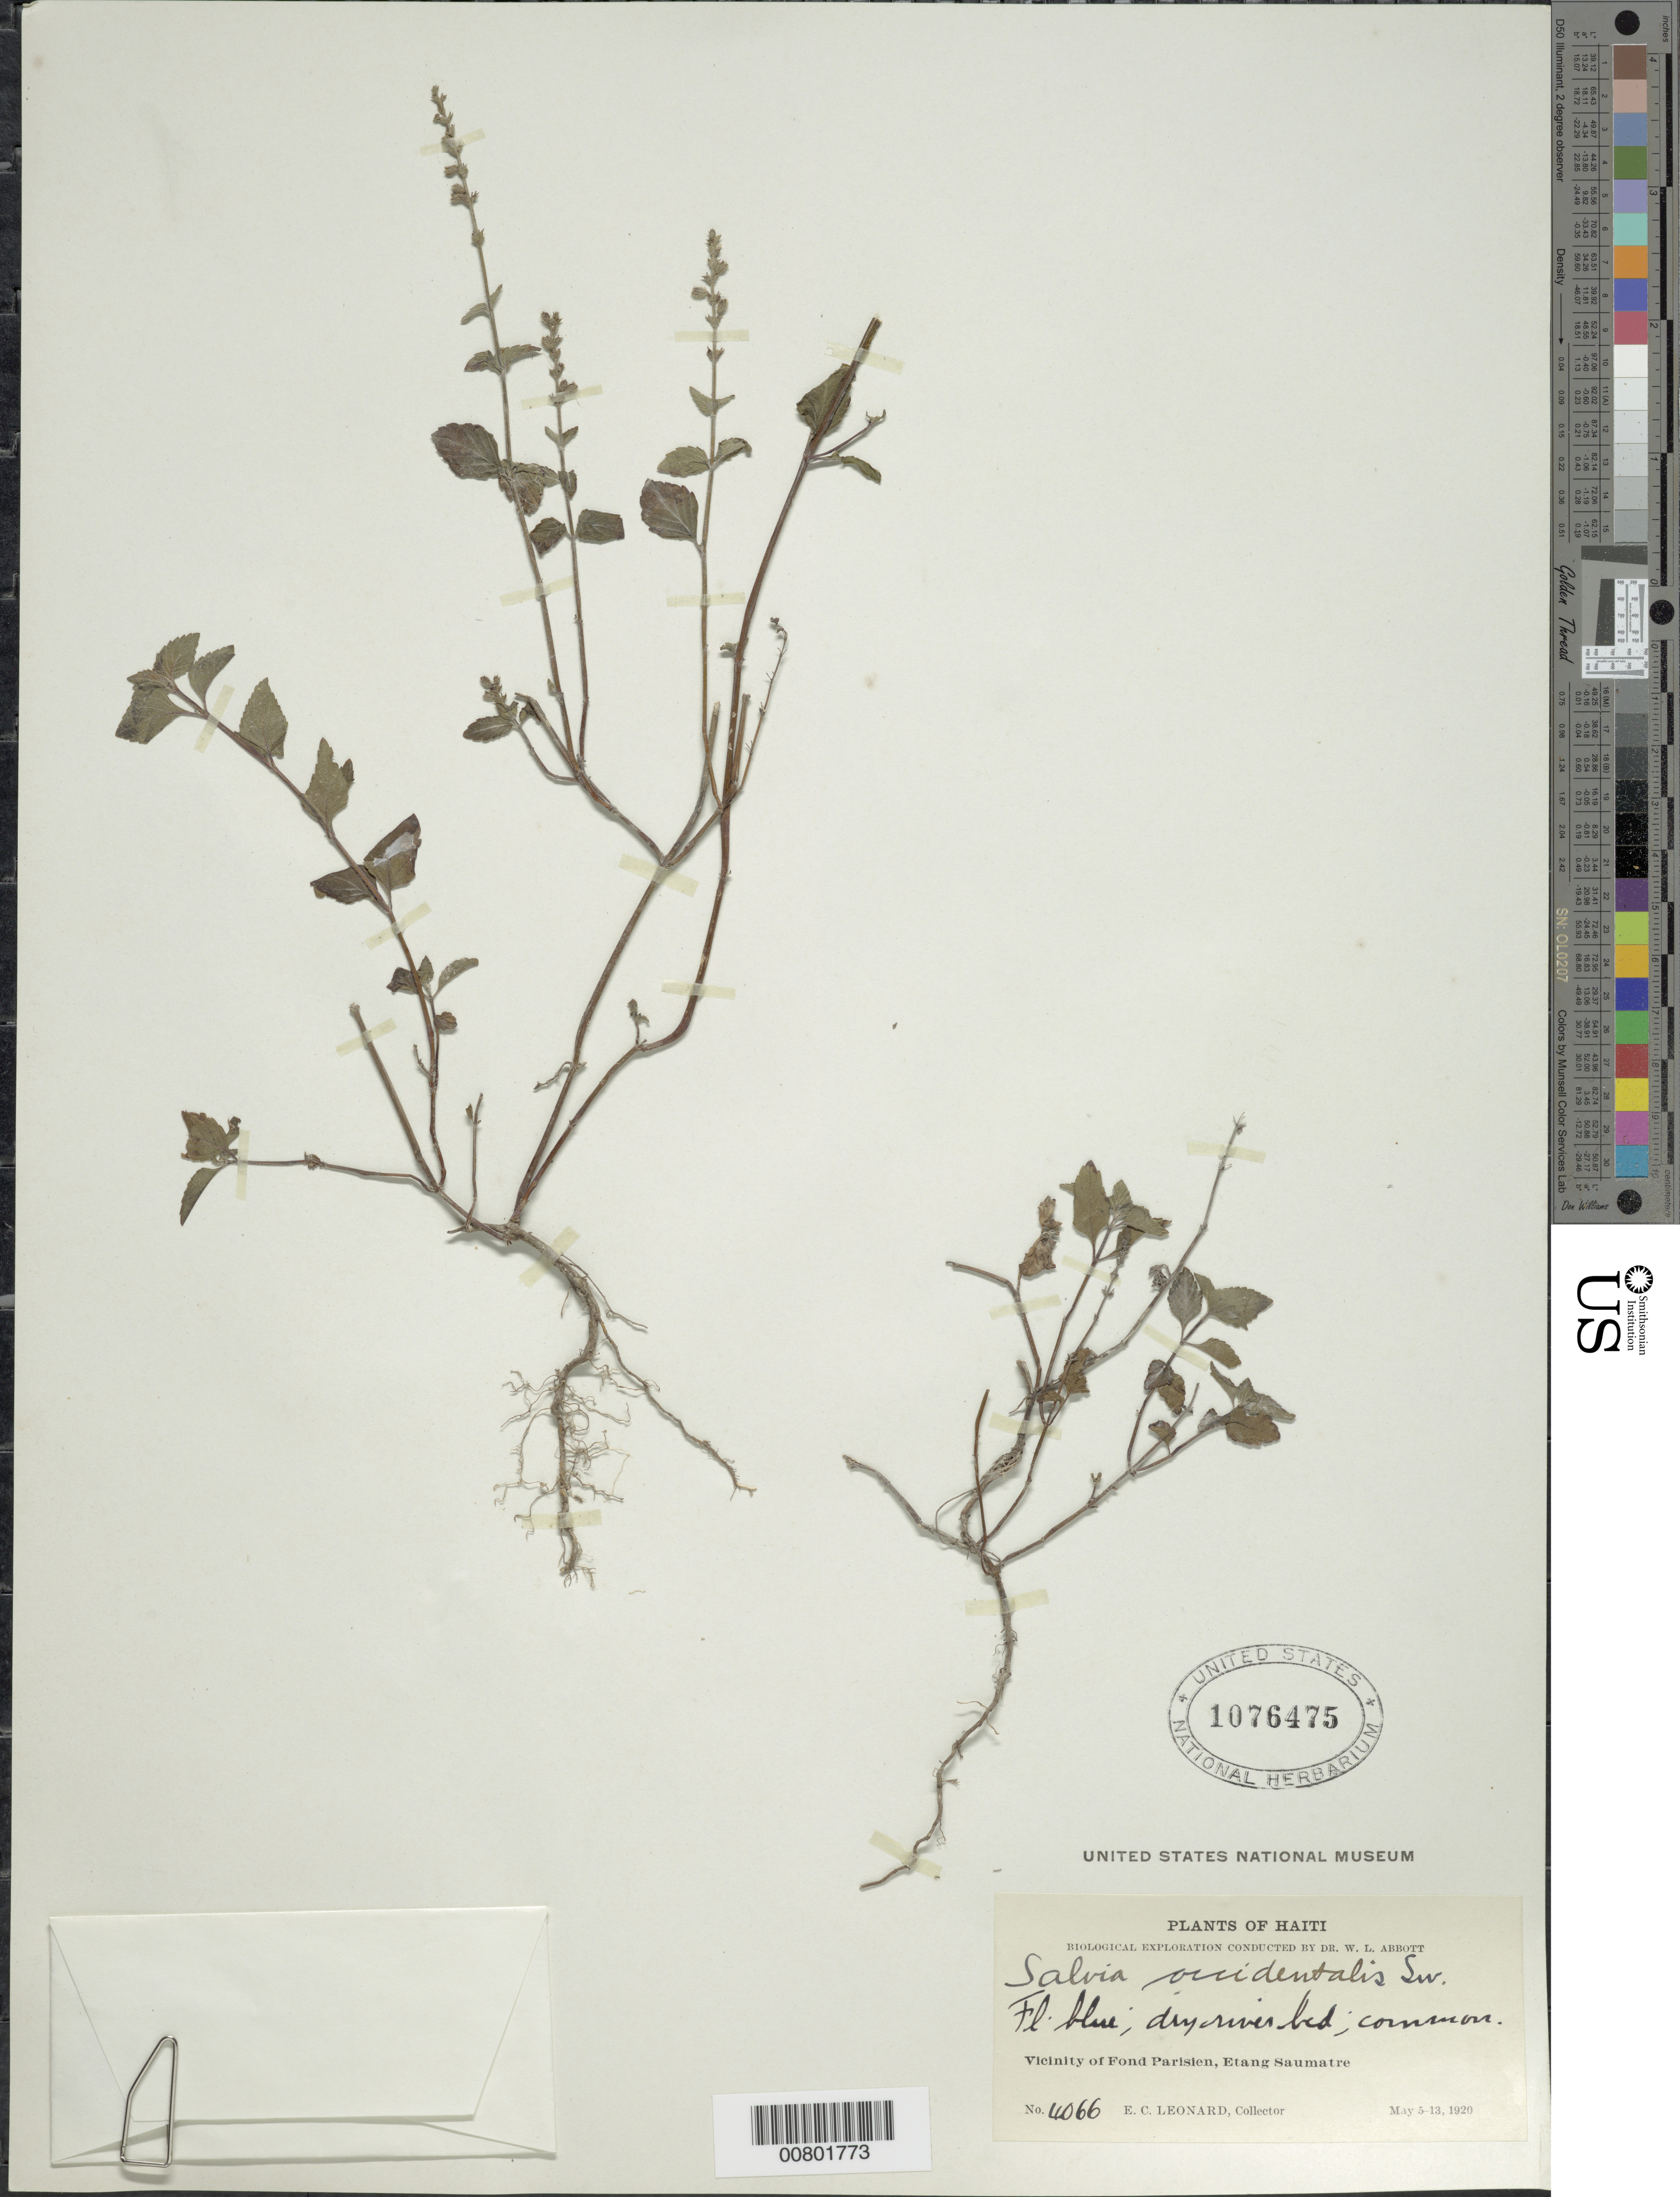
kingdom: Plantae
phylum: Tracheophyta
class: Magnoliopsida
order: Lamiales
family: Lamiaceae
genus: Salvia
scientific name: Salvia occidentalis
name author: Sw.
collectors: E. C. Leonard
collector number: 4066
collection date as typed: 05 May 1920 to 13 May 1920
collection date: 1920-05-05/1920-05-13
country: Haiti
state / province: Ouest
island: Hispaniola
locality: Vicinity of Fond Parisien, Etang Saumatre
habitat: Dry river bed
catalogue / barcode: US 1076475